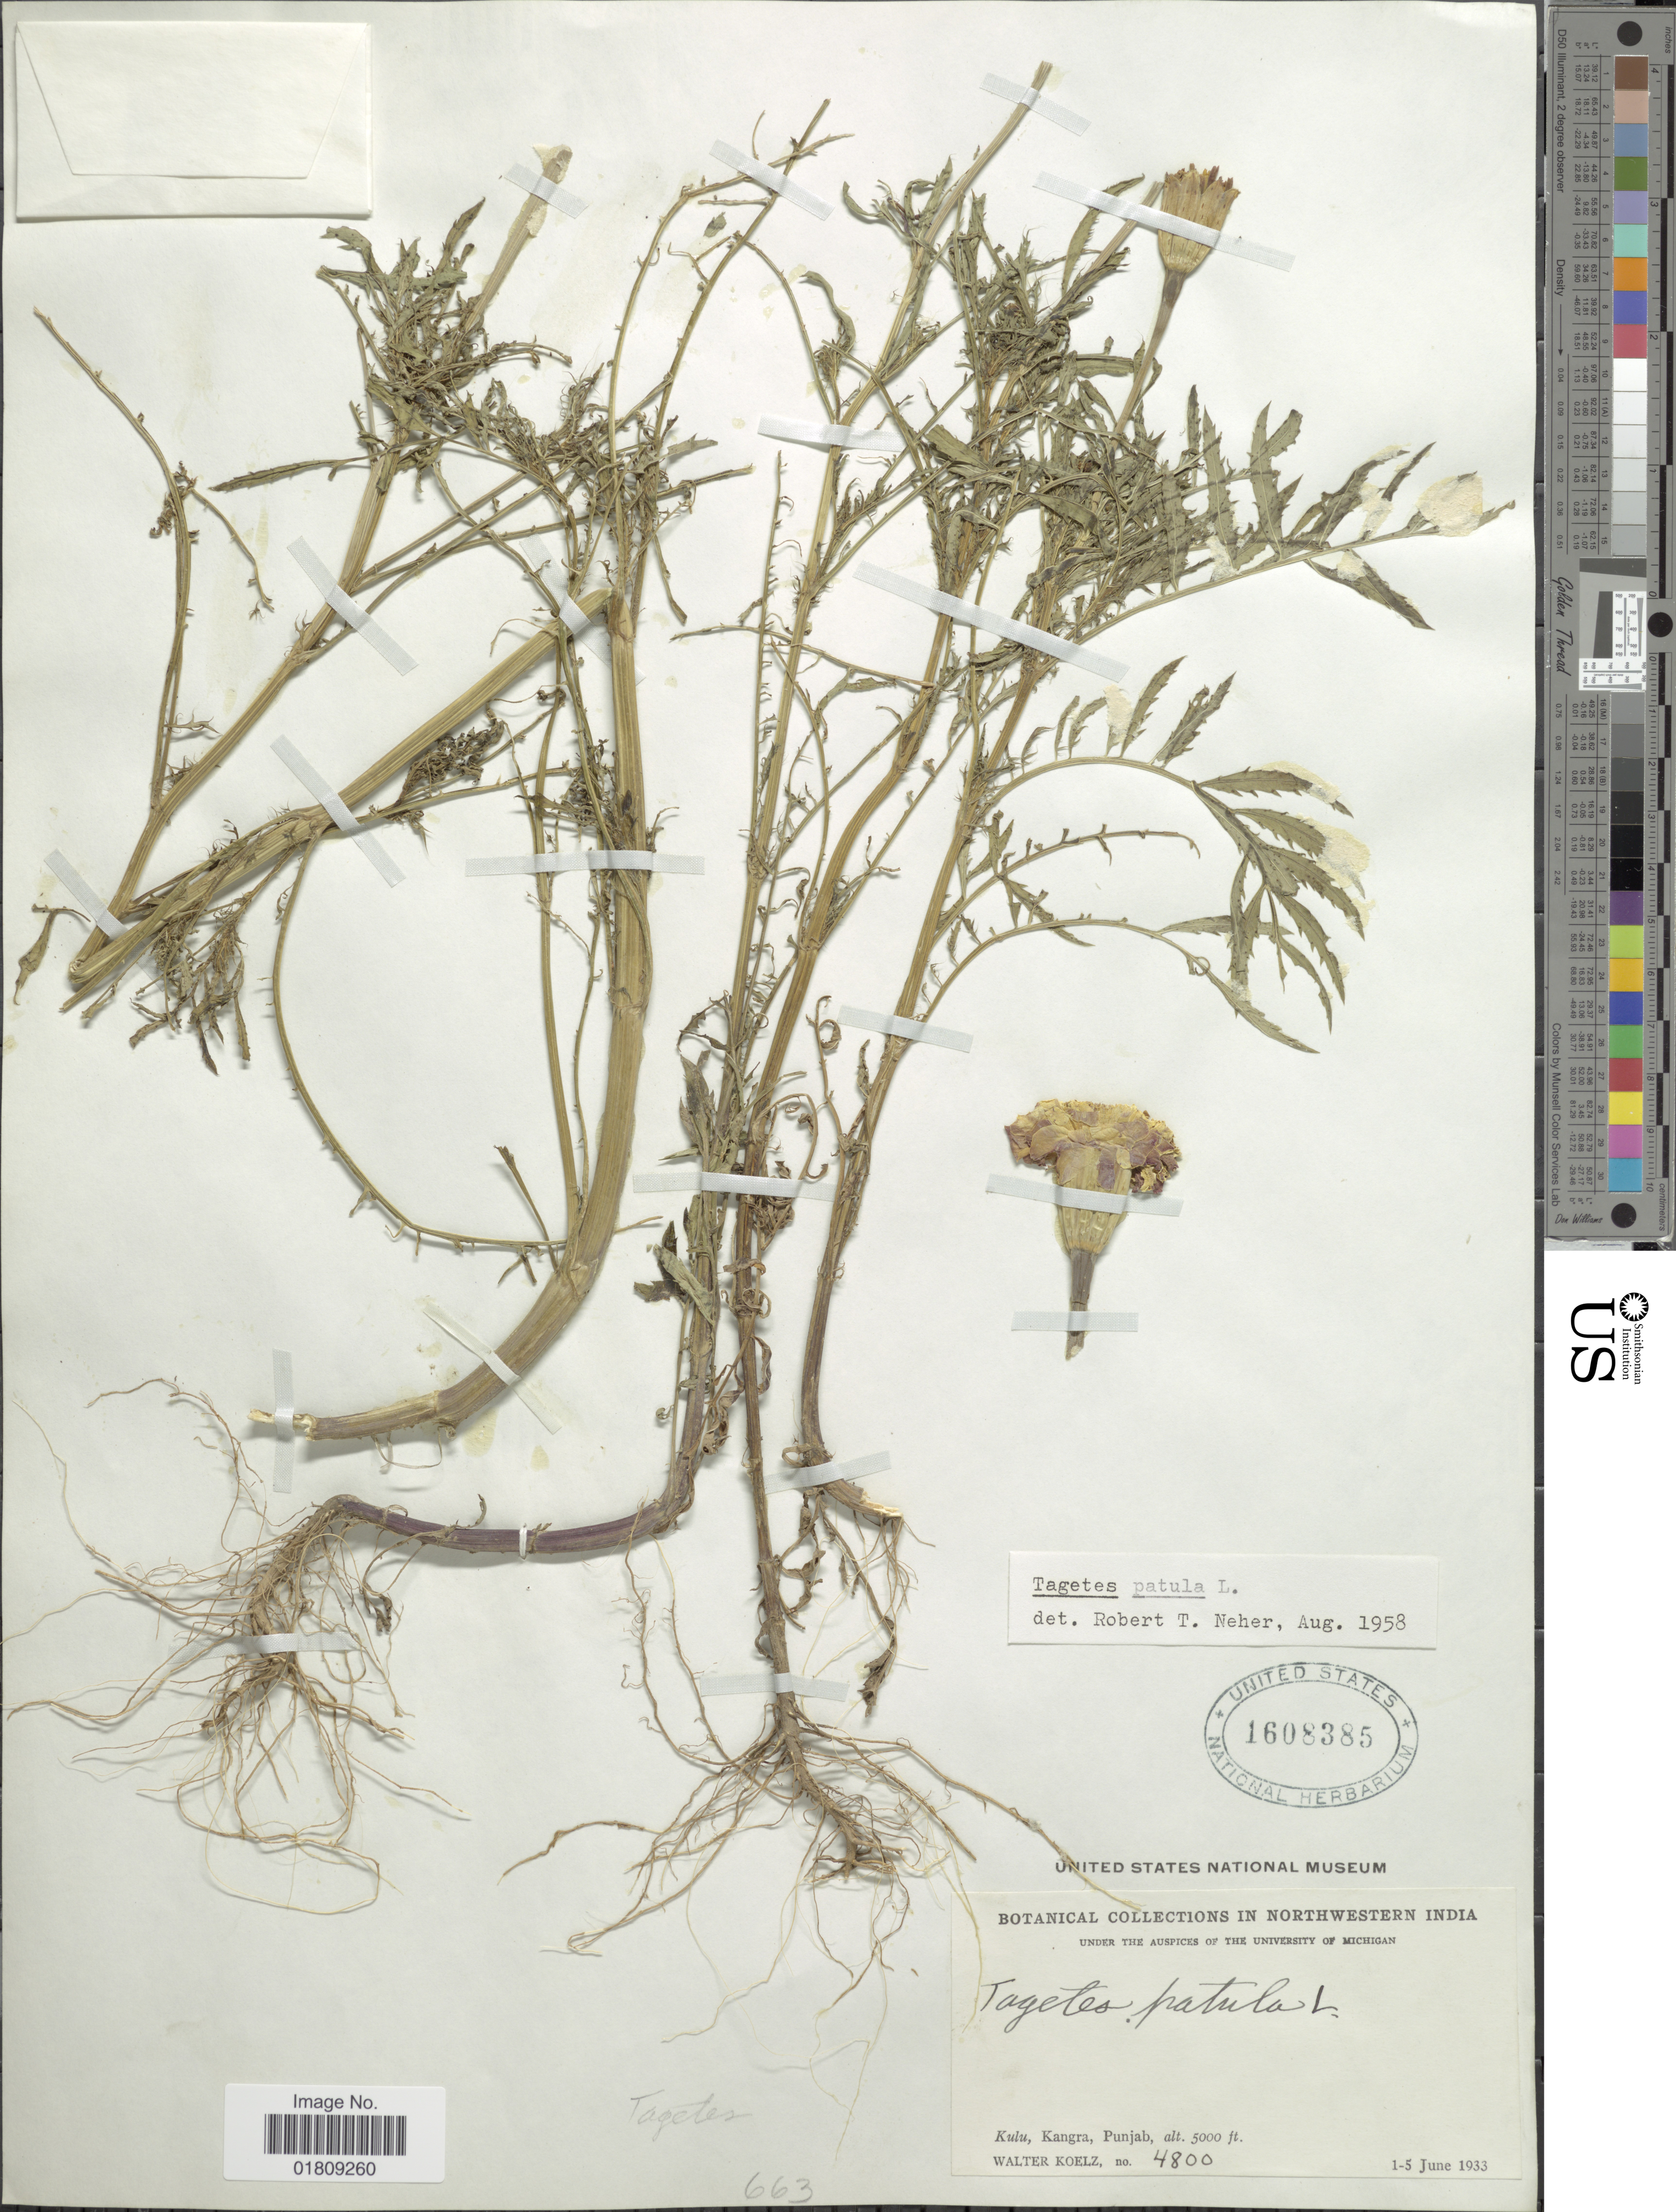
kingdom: Plantae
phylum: Tracheophyta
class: Magnoliopsida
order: Asterales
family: Asteraceae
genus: Tagetes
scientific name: Tagetes patula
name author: L.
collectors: W. N. Koelz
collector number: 4800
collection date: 1933-06-01/1933-06-05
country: India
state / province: Himachal Pradesh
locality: Northwestern India, Kulu, Kangra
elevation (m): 1524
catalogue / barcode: US 1608385